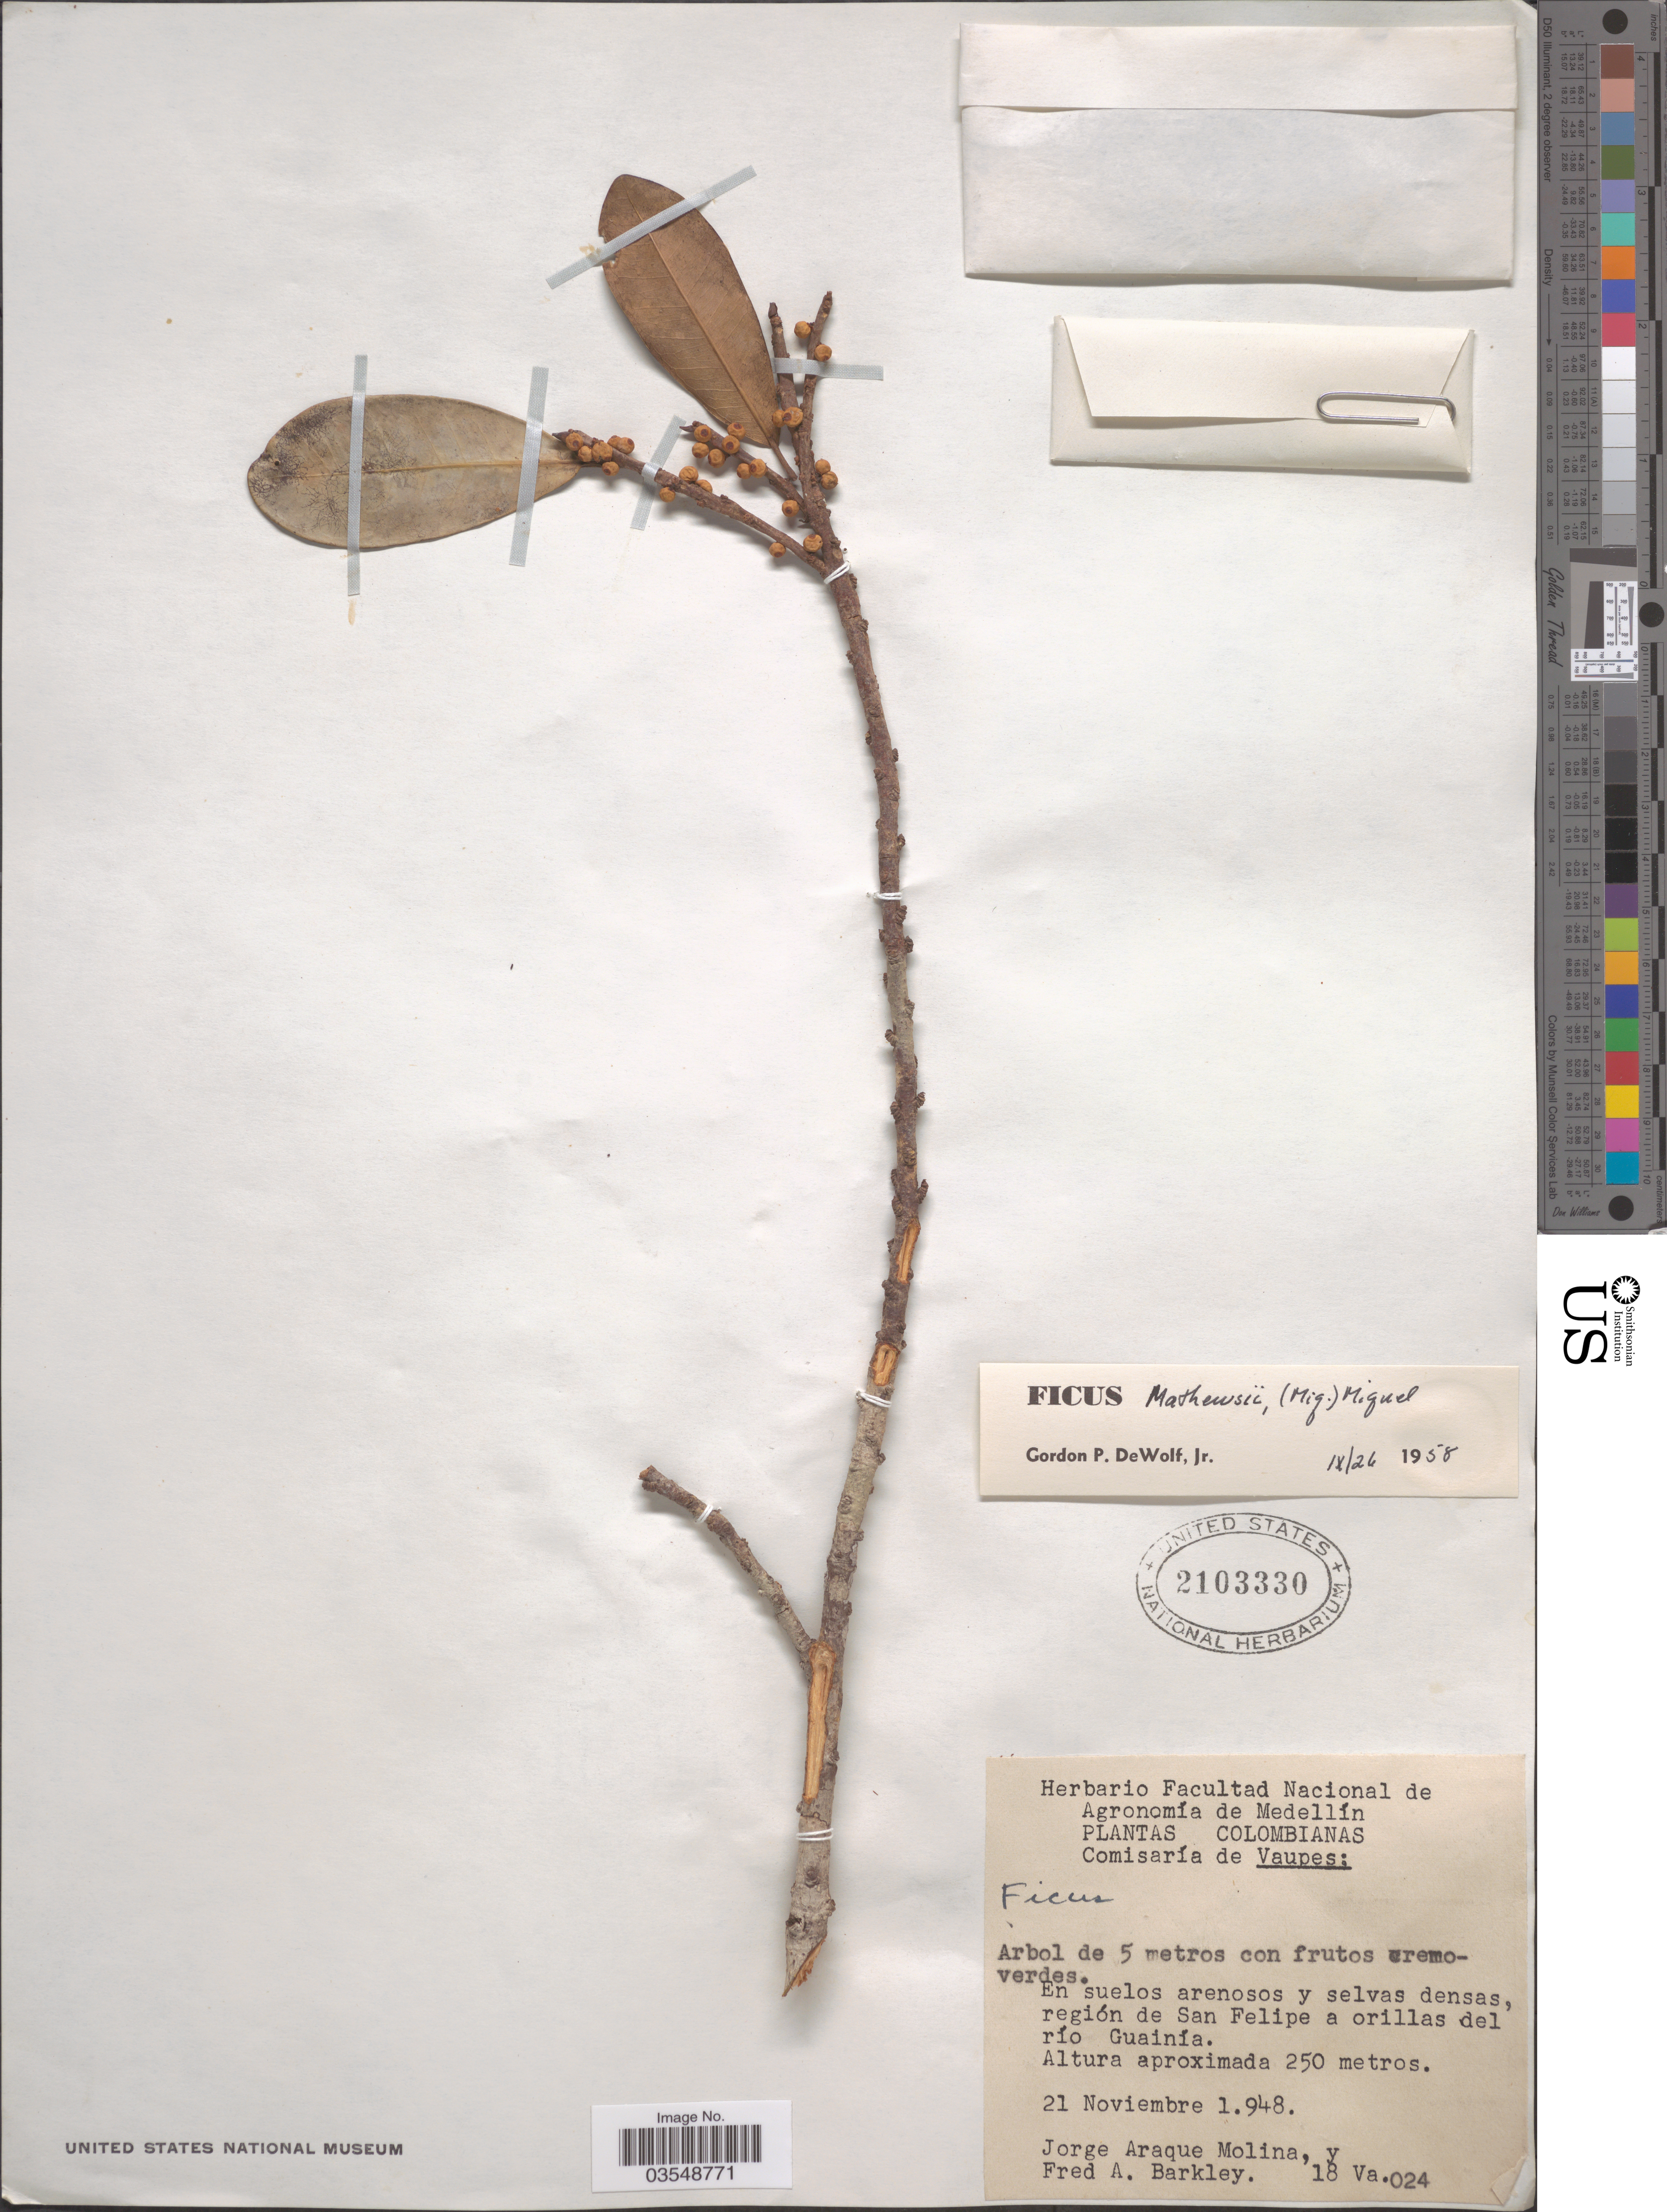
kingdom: Plantae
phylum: Tracheophyta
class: Magnoliopsida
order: Rosales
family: Moraceae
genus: Ficus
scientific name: Ficus mathewsii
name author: (Miq.) Miq.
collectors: J. A. Molina & F. A. Barkley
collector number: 18Va024?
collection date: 1948-11-21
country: Colombia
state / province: Vaupés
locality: Comisaría de Vaupes. En suelos arenoso y selvas densas, región de San Felipe a orillas del río Guainía.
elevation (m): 250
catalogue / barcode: US 2103330